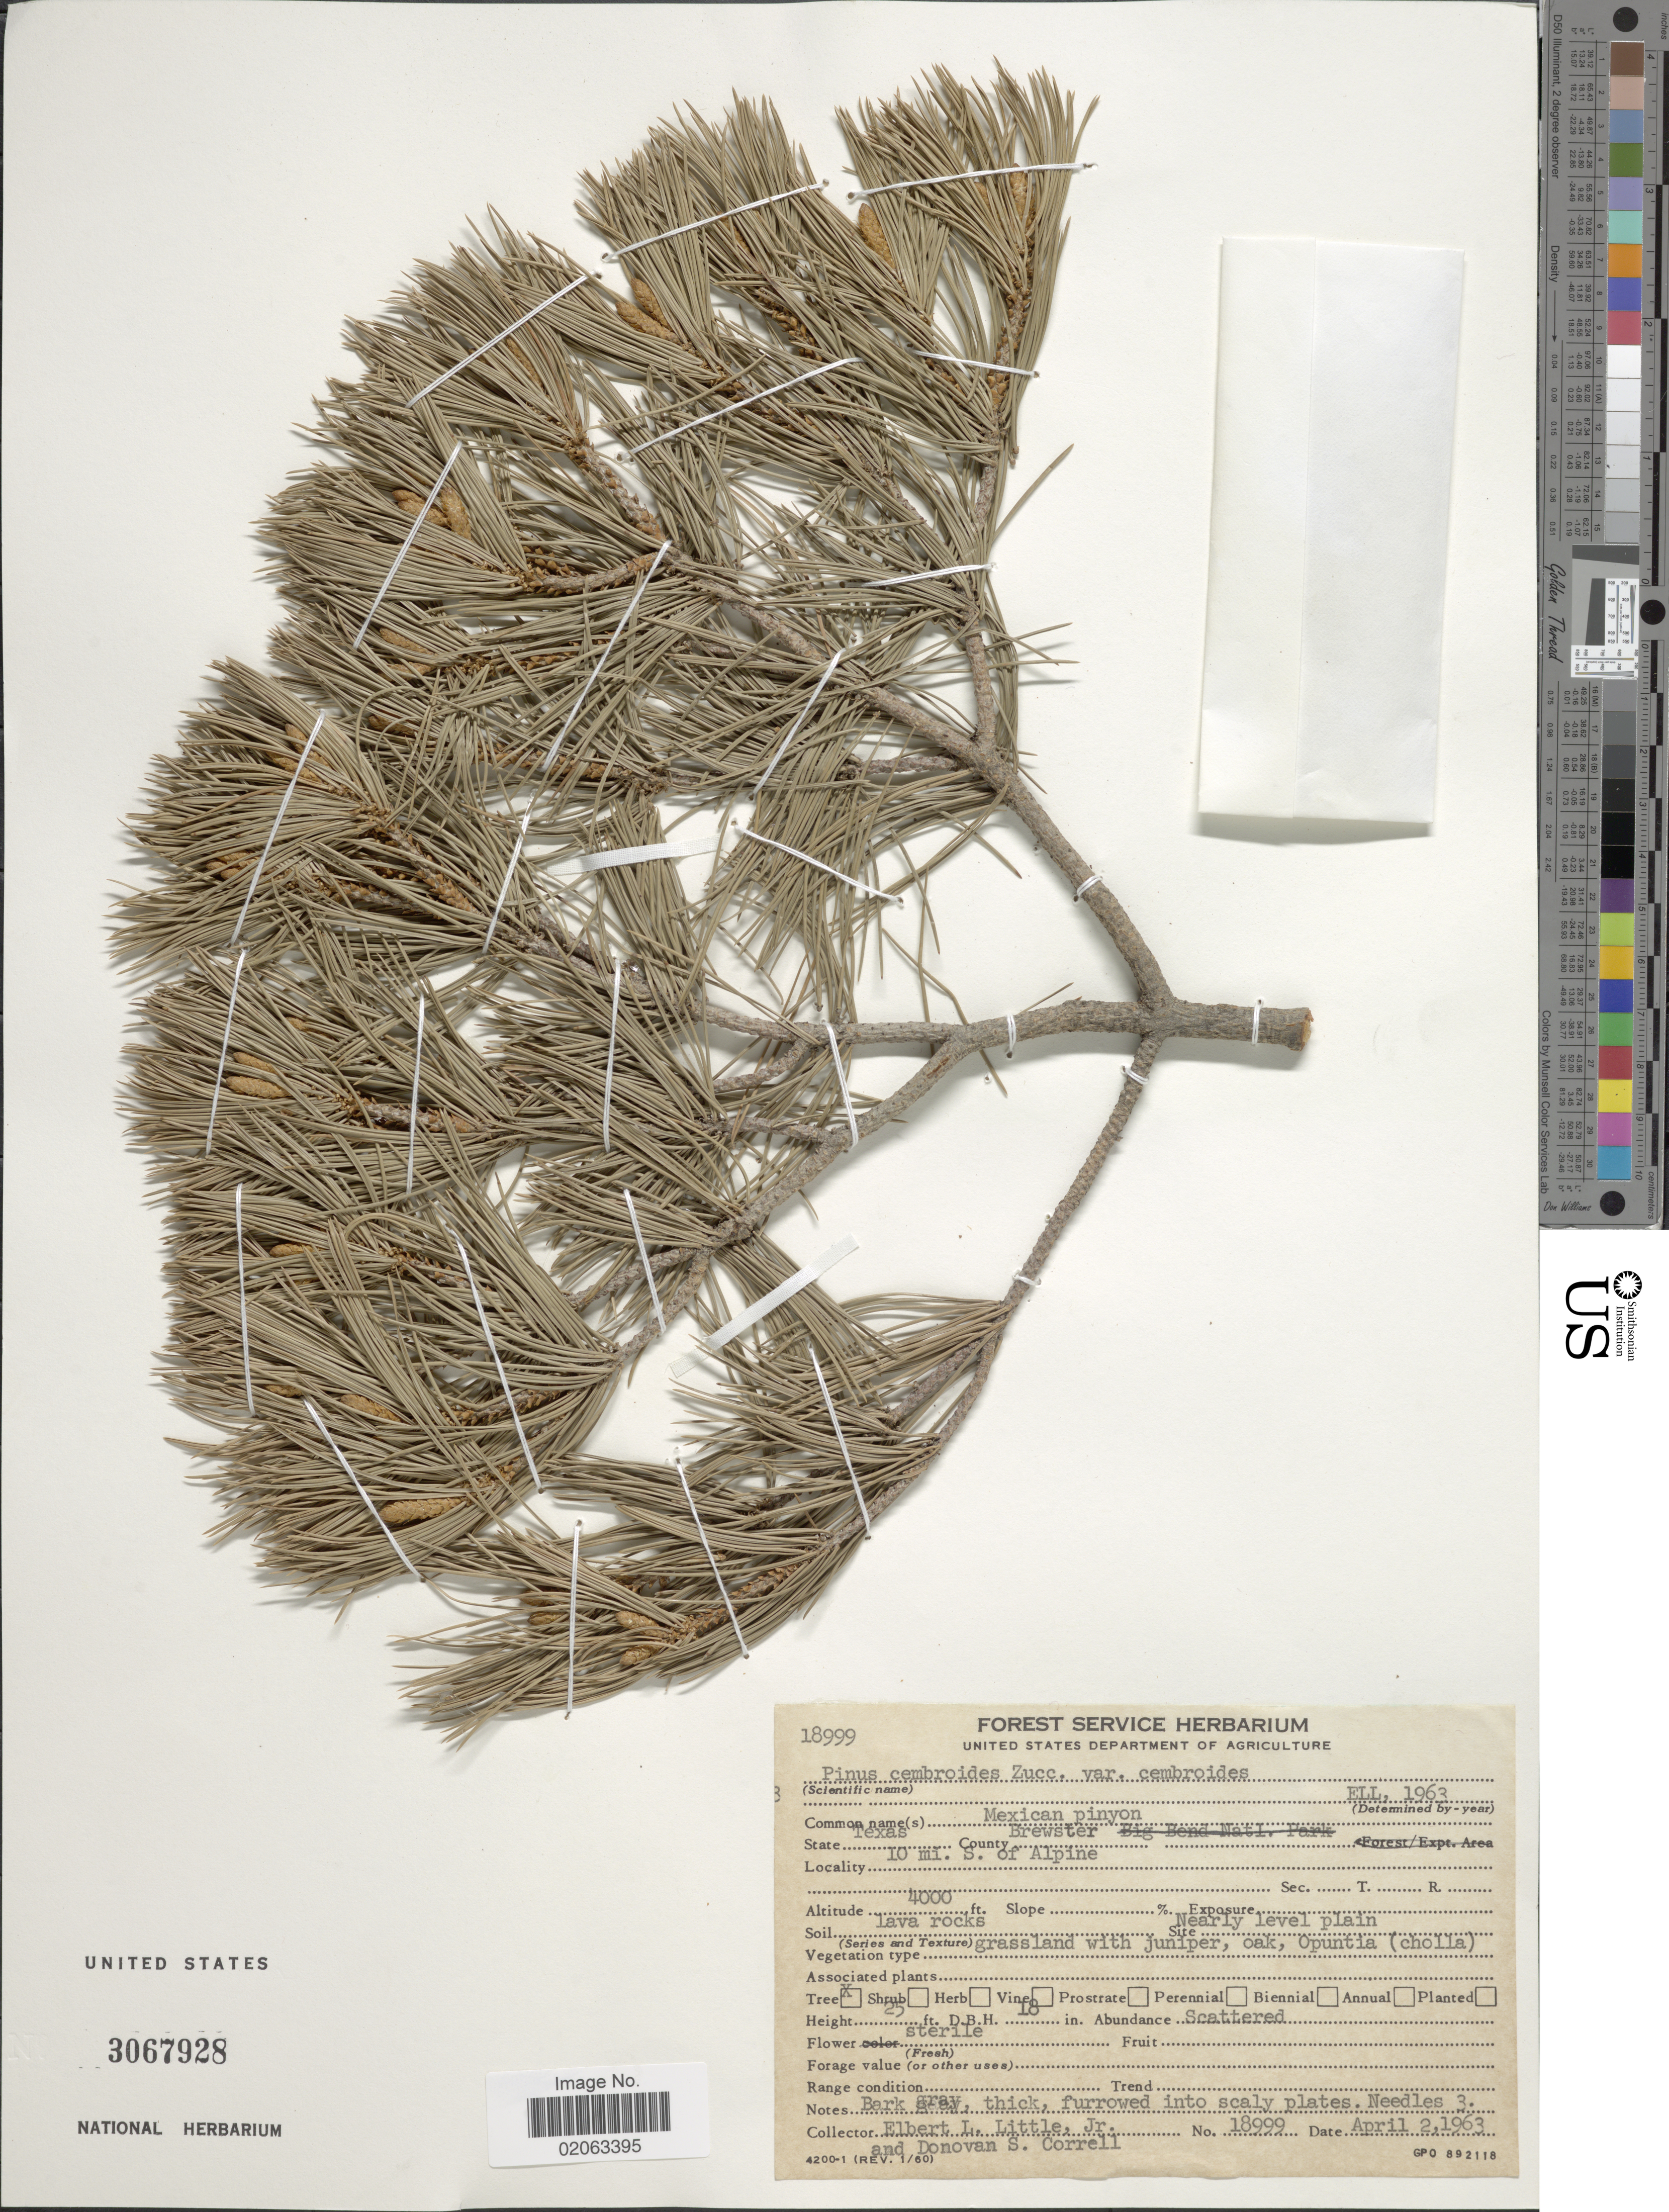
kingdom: Plantae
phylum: Tracheophyta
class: Pinopsida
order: Pinales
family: Pinaceae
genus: Pinus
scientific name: Pinus cembroides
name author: Zucc.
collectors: E. L. Little & D. S. Correll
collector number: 18999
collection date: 1963-04-02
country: United States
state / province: Texas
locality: County Brewster, 10 mi S of Alpine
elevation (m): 1219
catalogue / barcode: US 3067928